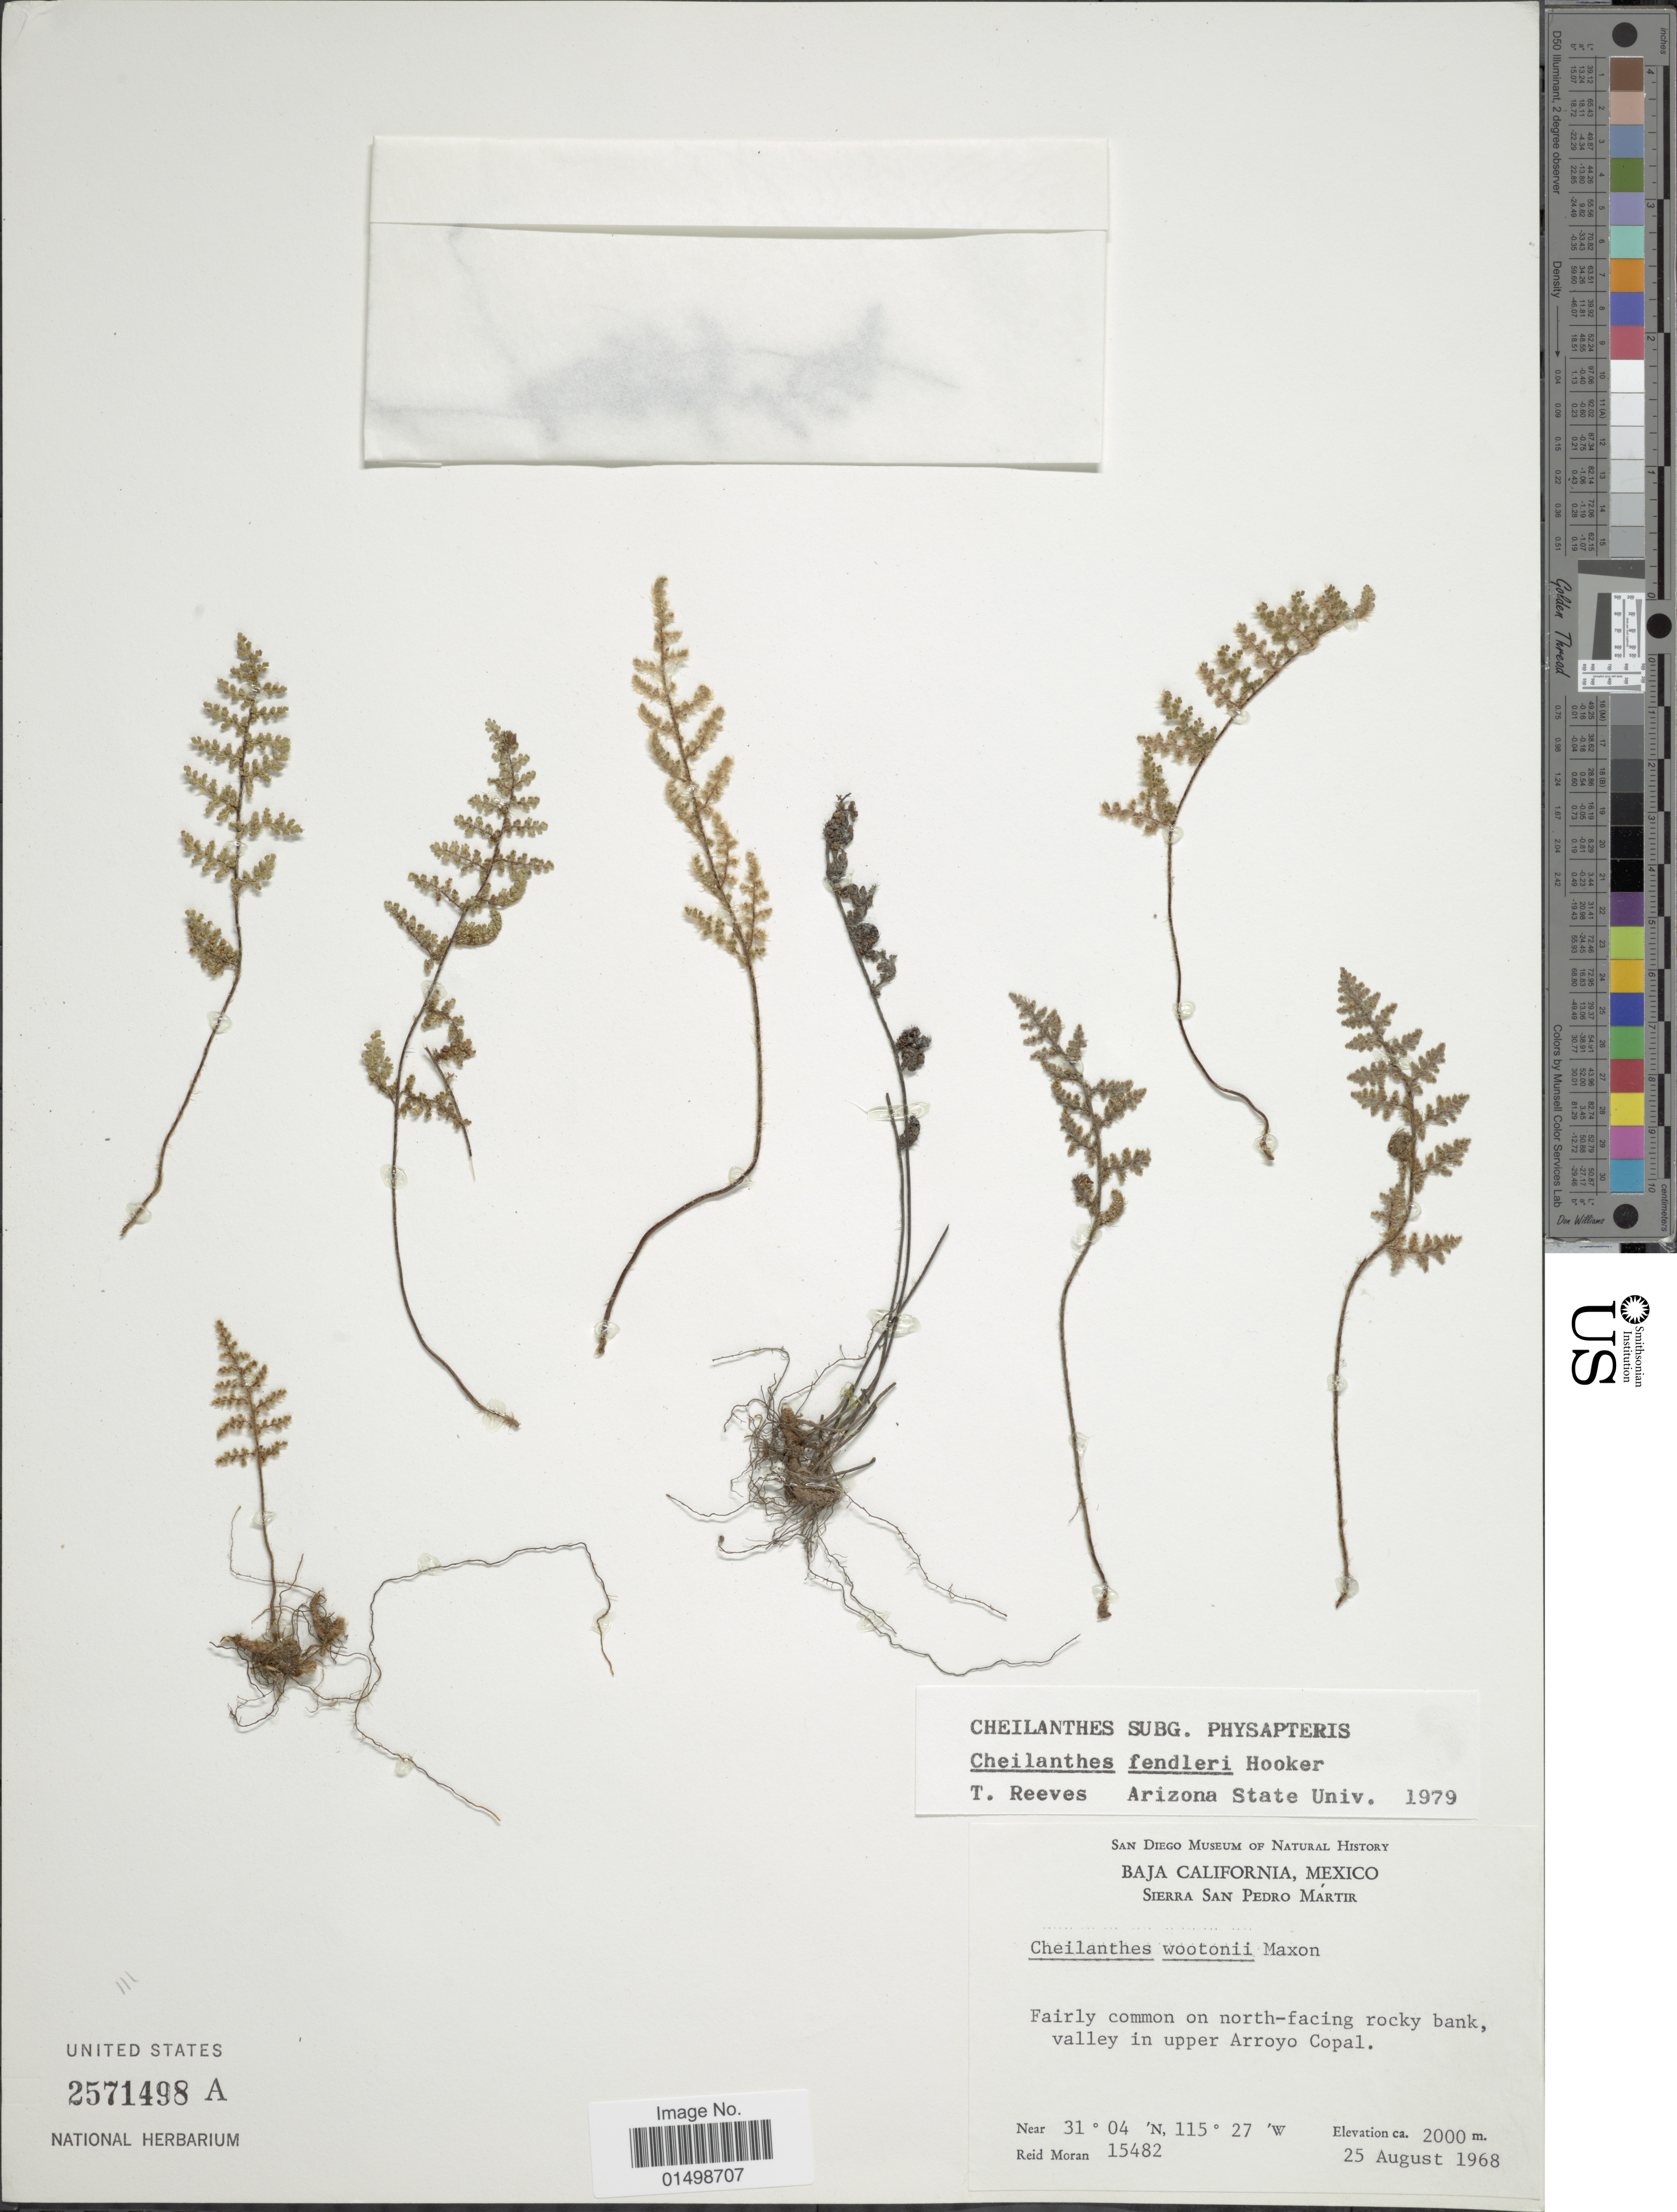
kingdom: Plantae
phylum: Tracheophyta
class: Polypodiopsida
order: Polypodiales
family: Pteridaceae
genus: Cheilanthes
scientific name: Cheilanthes fendleri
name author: Hook.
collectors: R. V. Moran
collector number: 15482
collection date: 1968-09-25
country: Mexico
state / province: Baja California Norte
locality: Sierra San Pedro Martir, valley in upper Arroyo Copal.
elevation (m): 2000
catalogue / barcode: US 2571498A